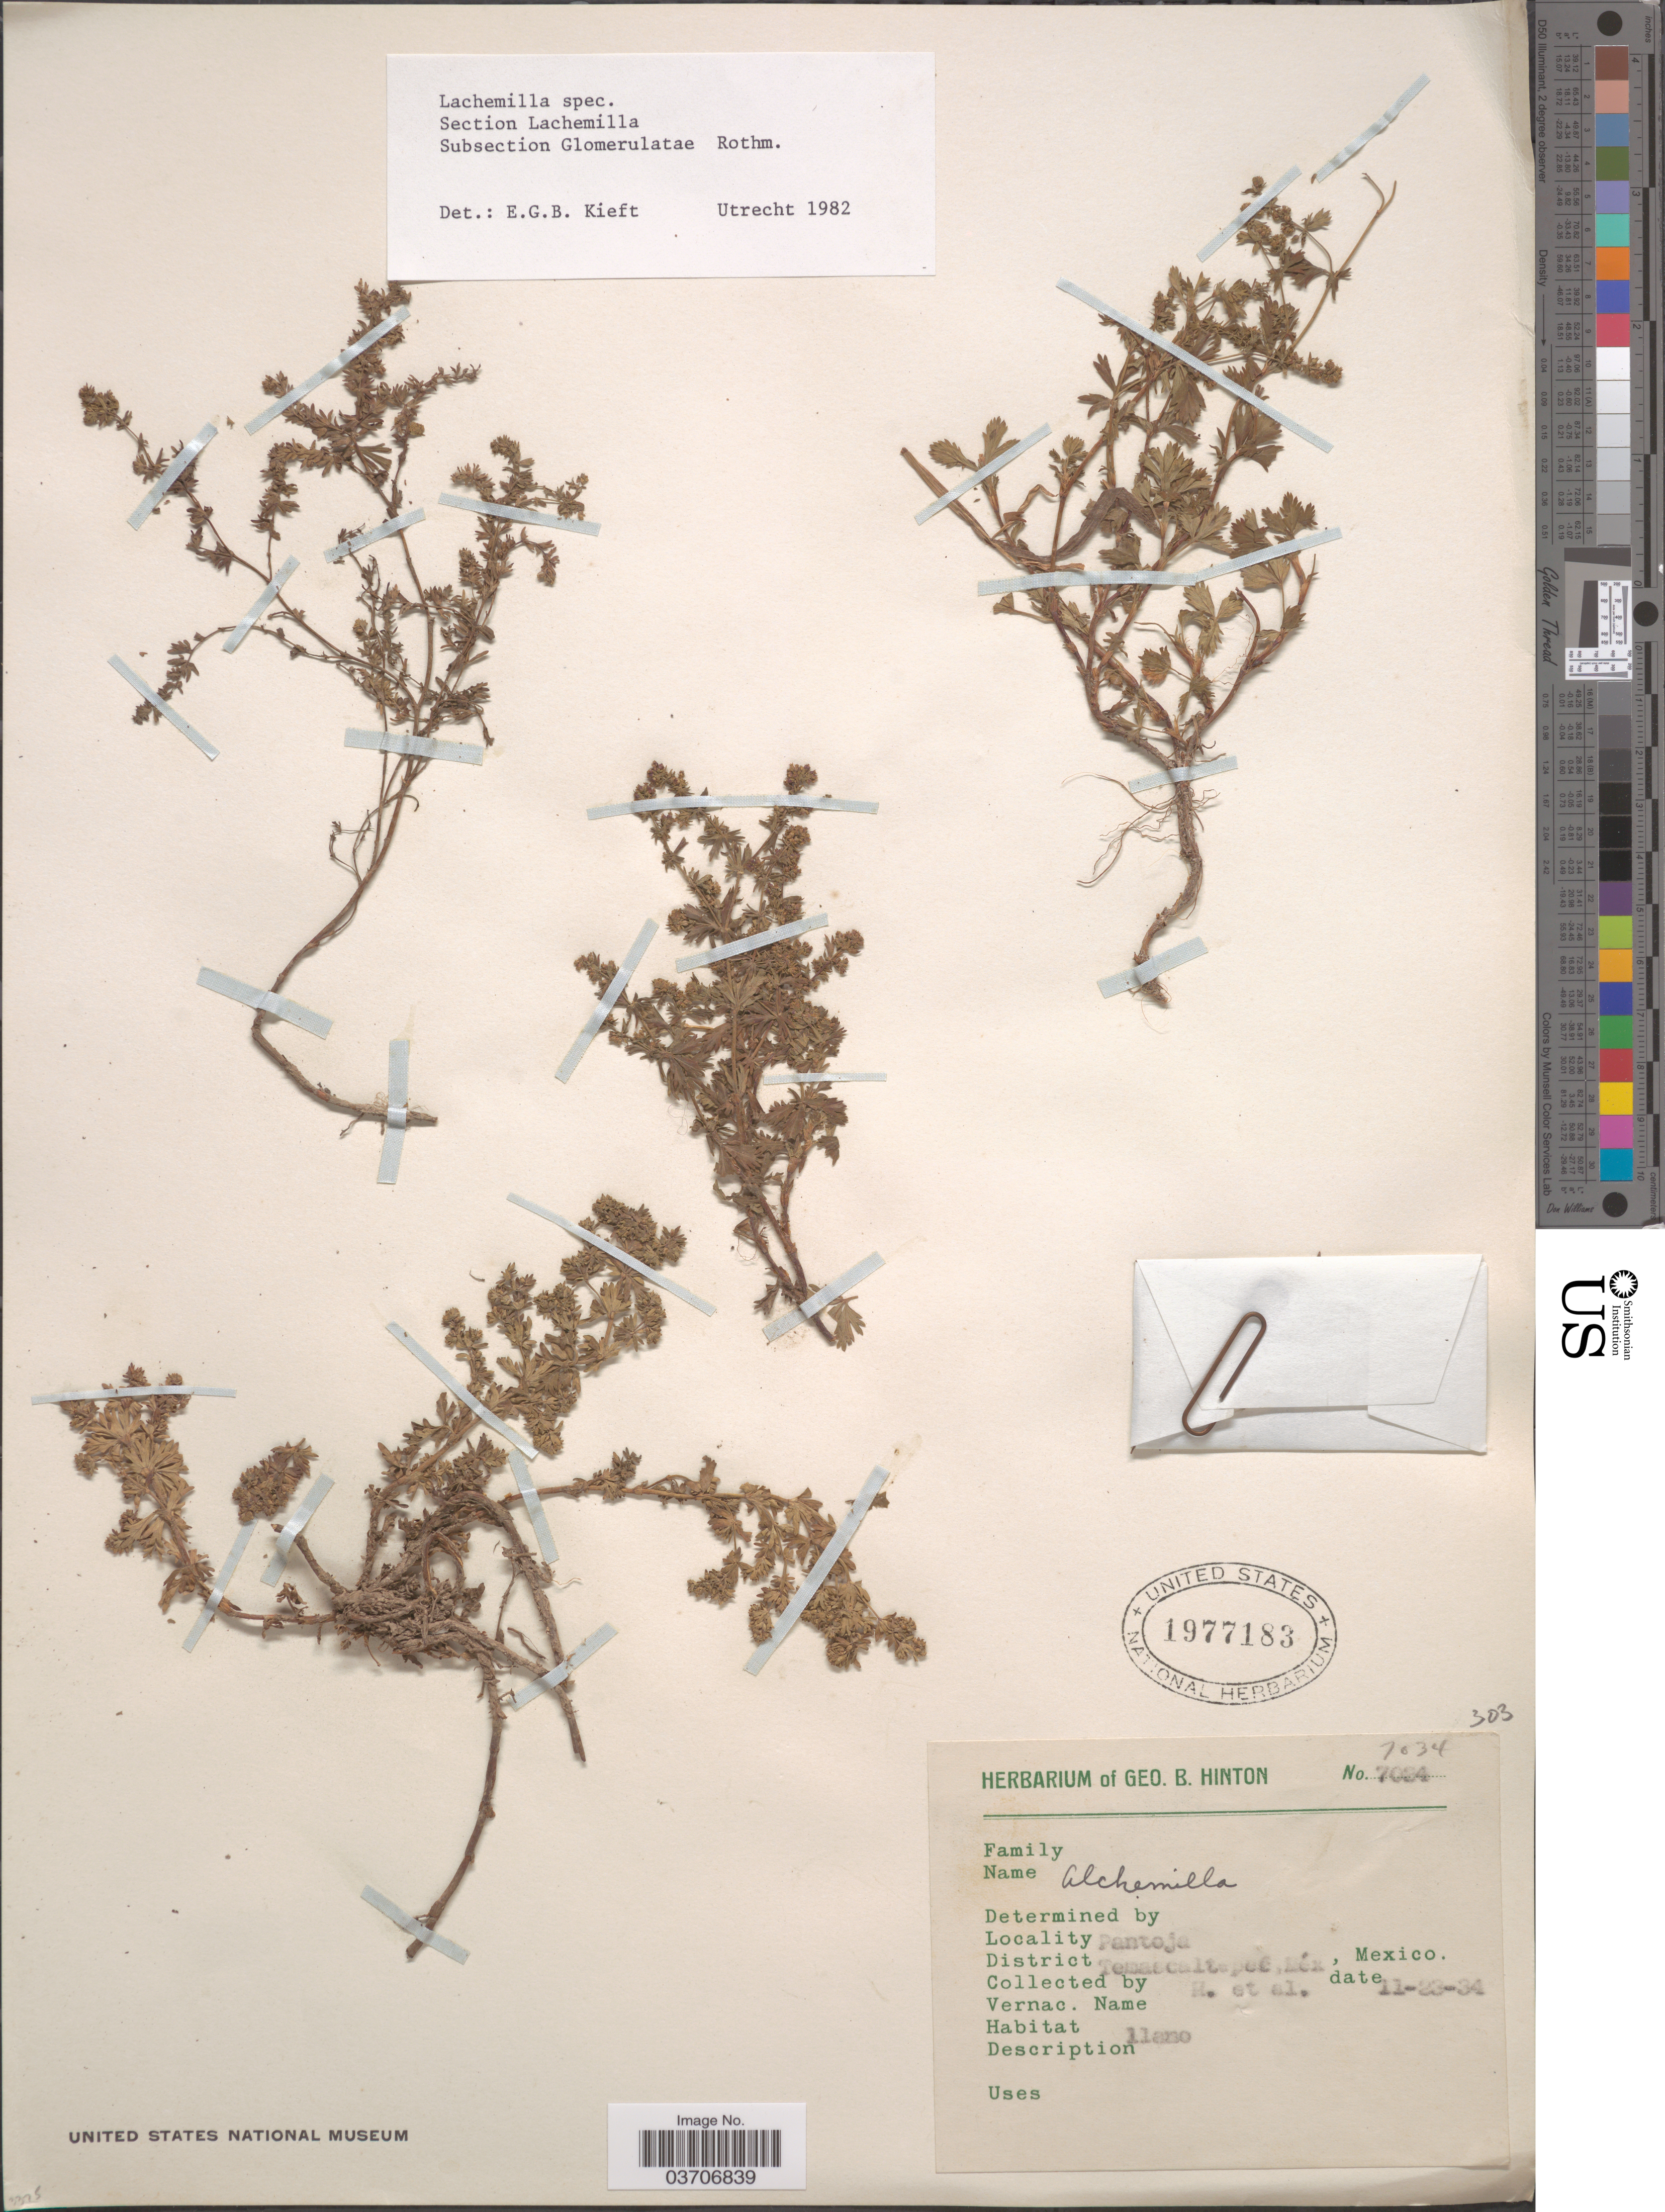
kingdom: Plantae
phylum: Tracheophyta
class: Magnoliopsida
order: Rosales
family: Rosaceae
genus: Lachemilla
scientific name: Lachemilla sp.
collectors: G. B. Hinton & et al.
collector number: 7034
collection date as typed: Transcribed d/m/y: 23/11/34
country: Mexico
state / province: México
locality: Pantoja. District Temascaltepec.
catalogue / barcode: US 1977183